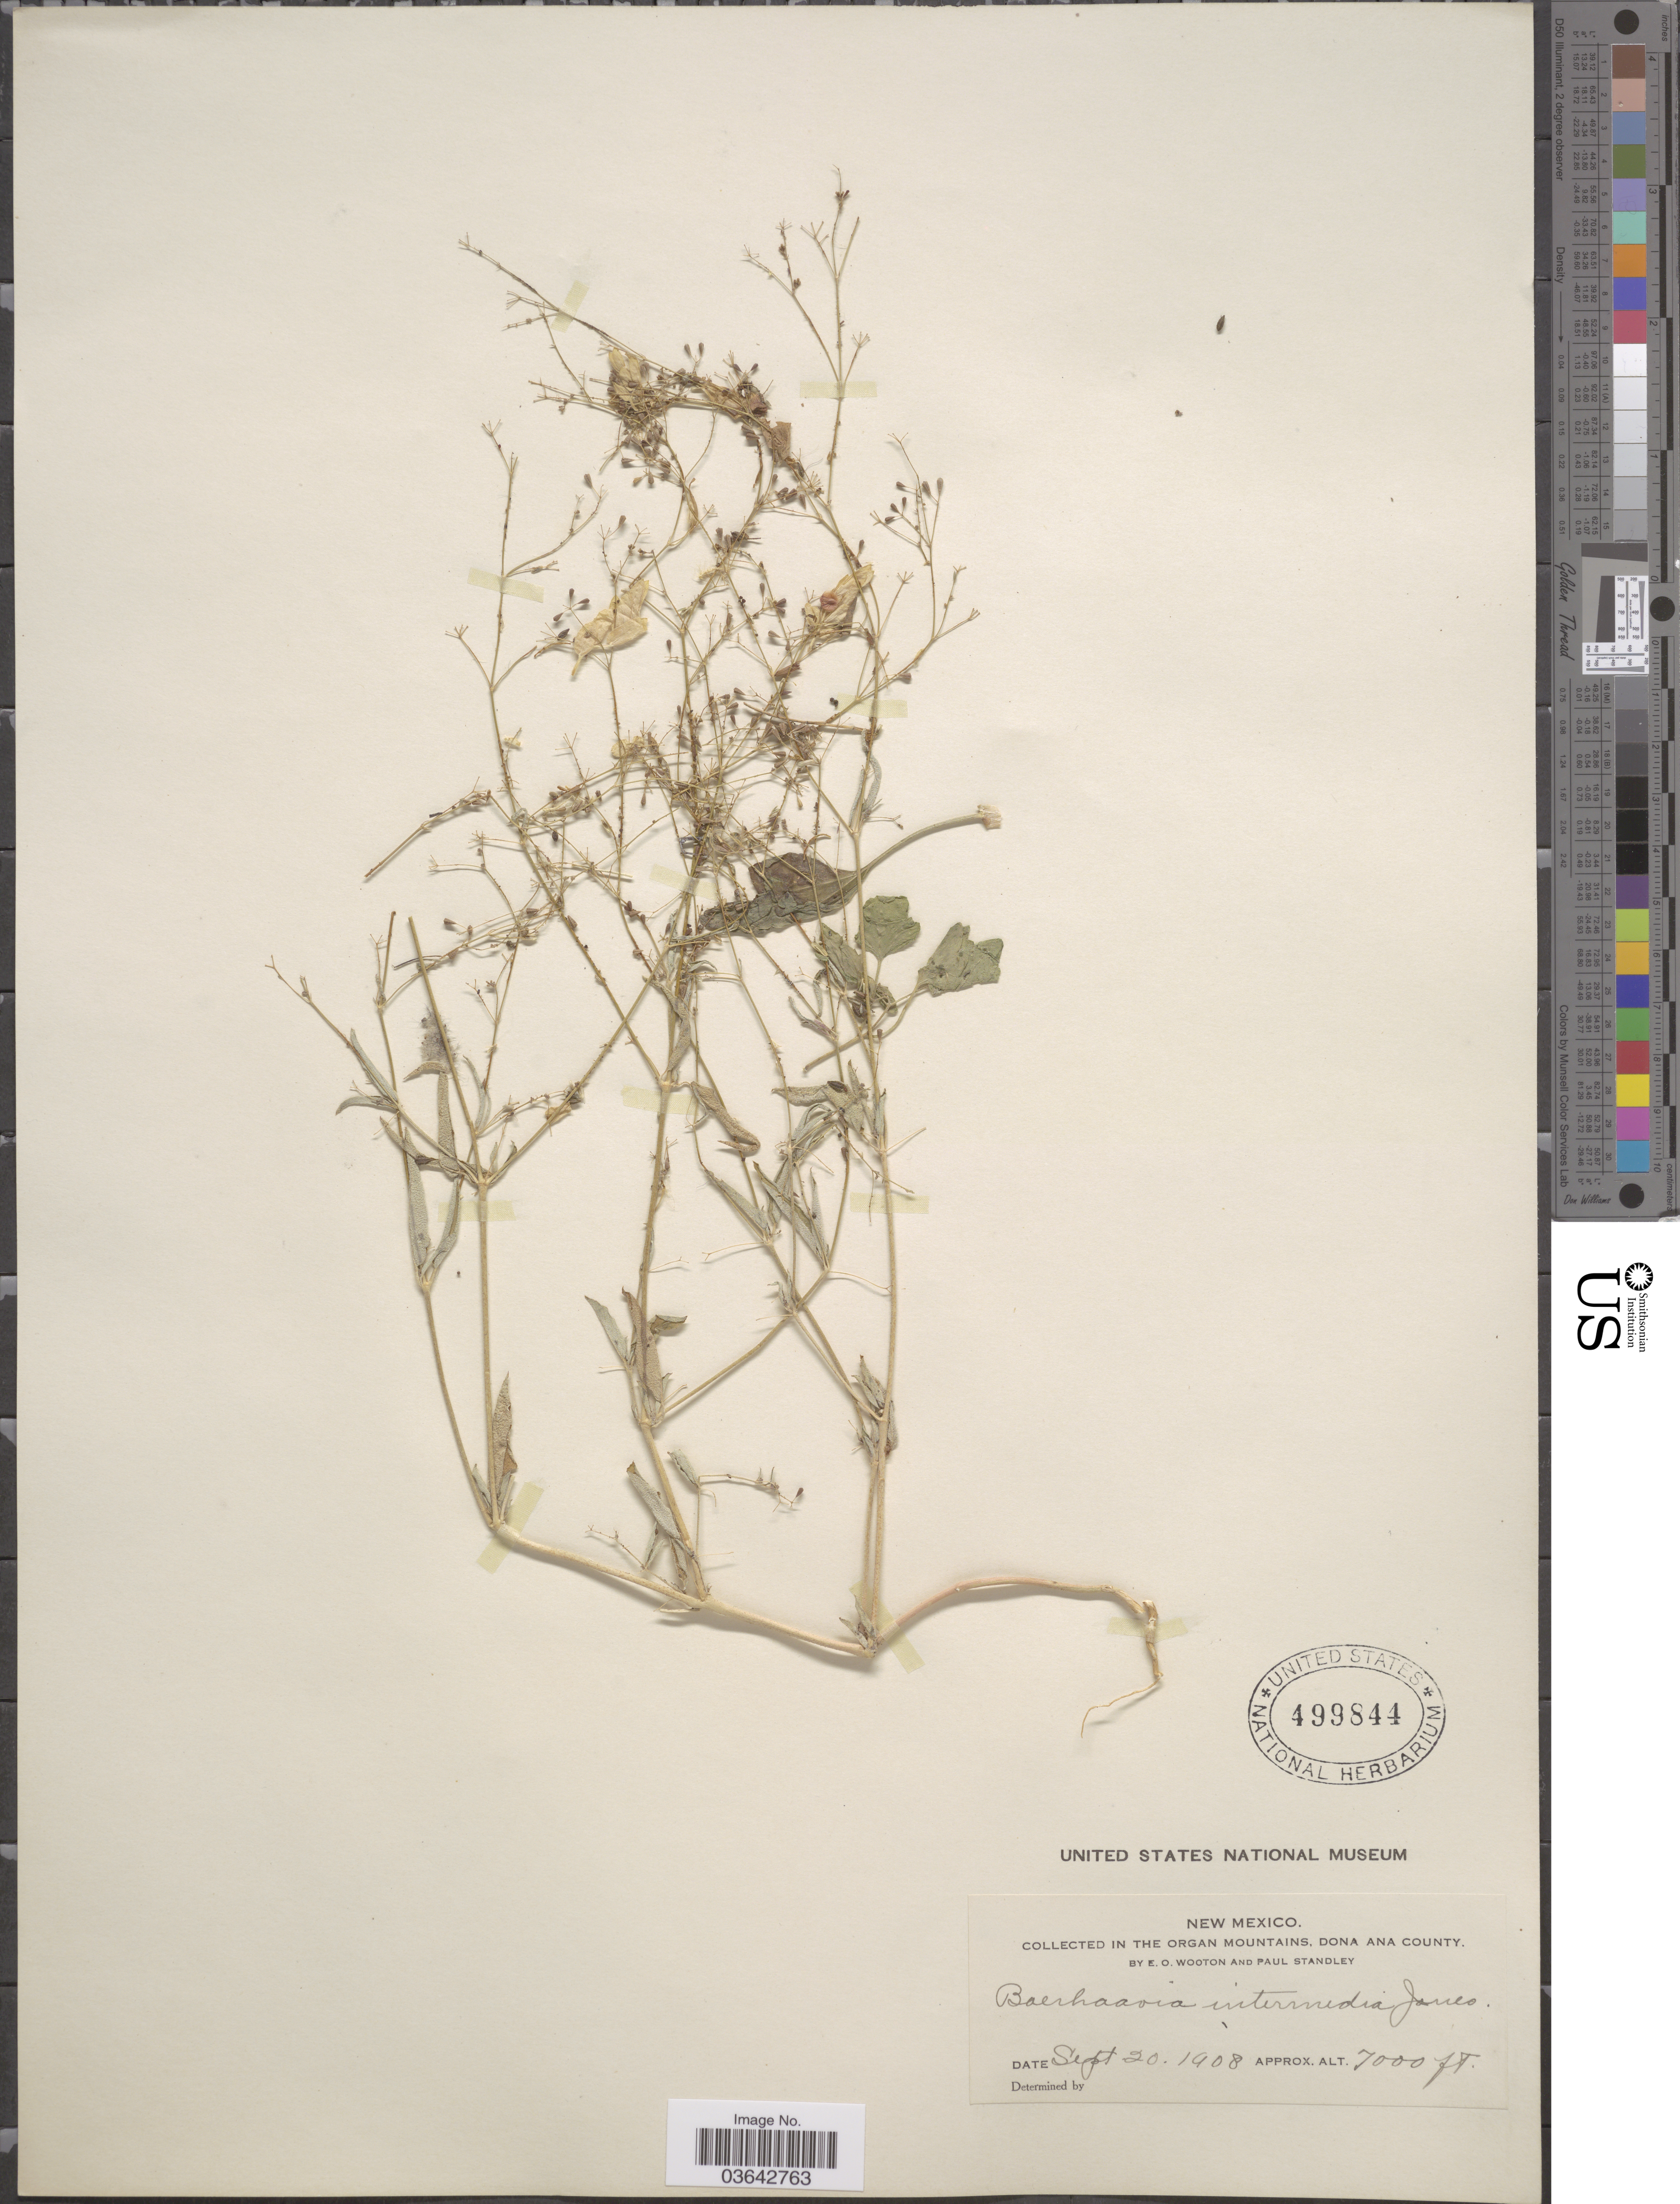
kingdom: Plantae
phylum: Tracheophyta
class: Magnoliopsida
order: Caryophyllales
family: Nyctaginaceae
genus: Boerhavia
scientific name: Boerhavia intermedia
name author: M.E. Jones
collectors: E. O. Wooton & P. C. Standley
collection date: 1908-09-20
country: United States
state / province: New Mexico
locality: The Organ Mountains, Dona Ana County.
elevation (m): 2134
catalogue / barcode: US 499844